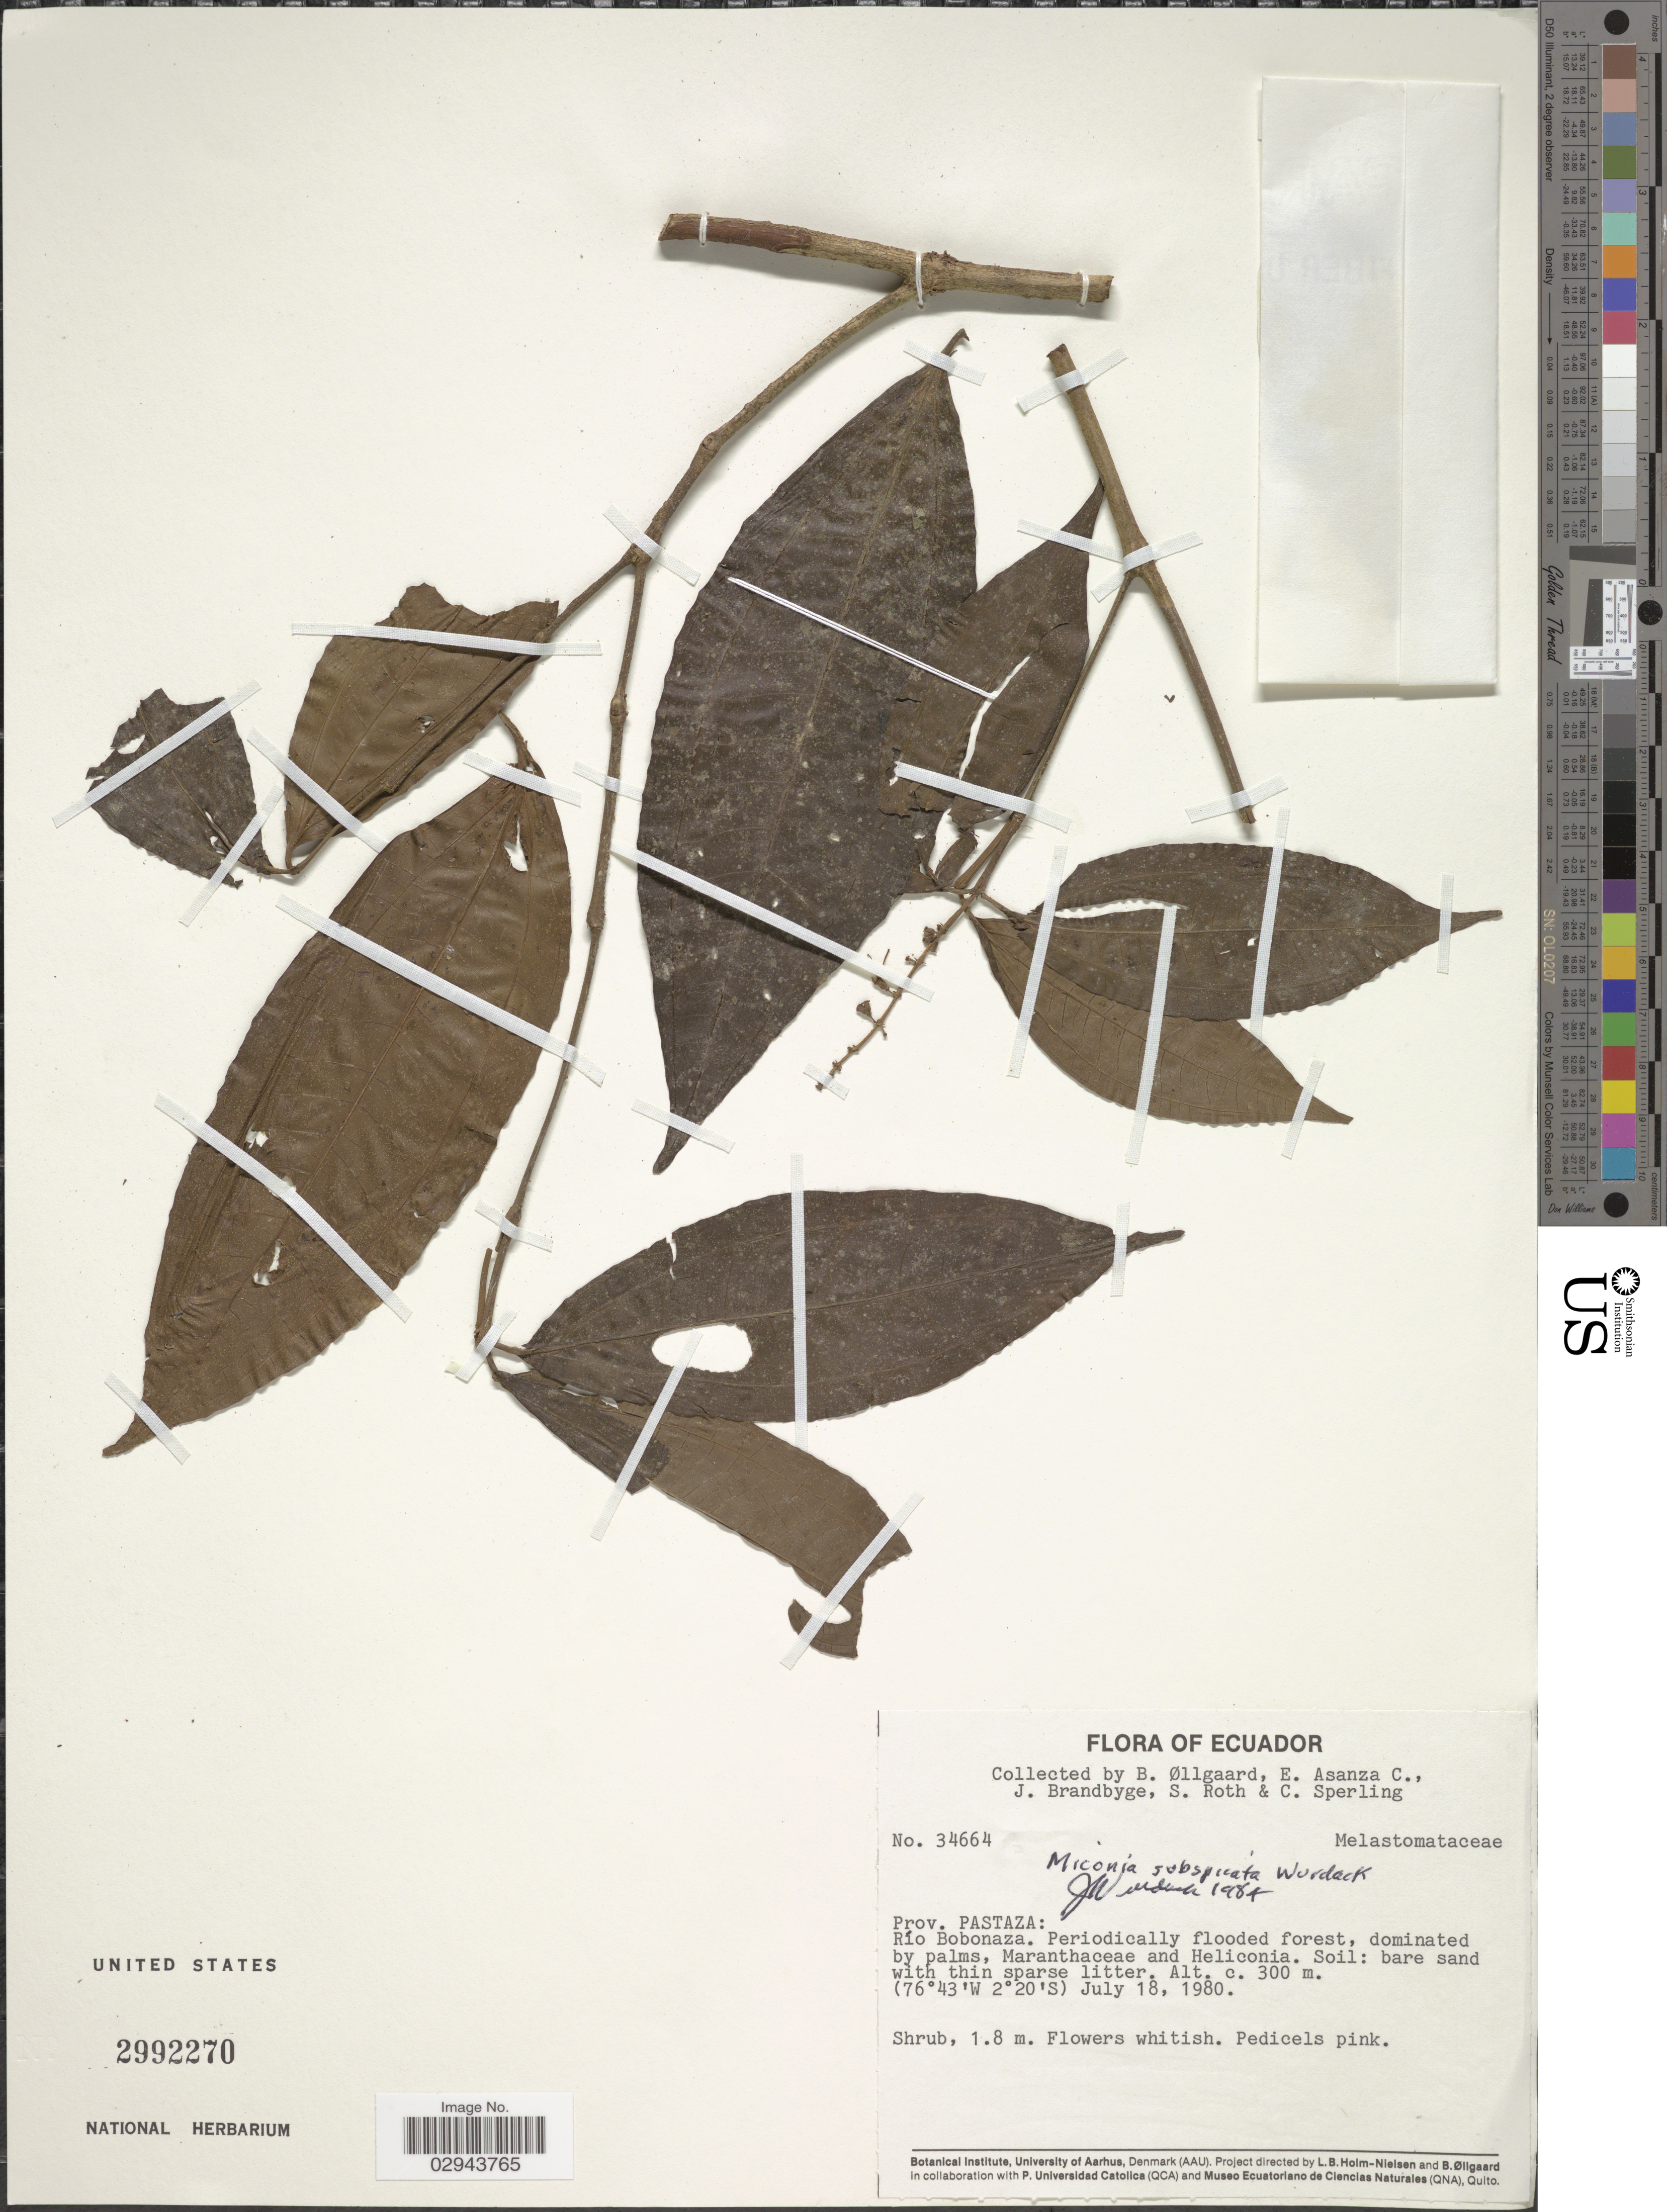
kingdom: Plantae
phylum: Tracheophyta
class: Magnoliopsida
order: Myrtales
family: Melastomataceae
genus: Miconia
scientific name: Miconia subspicata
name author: Wurdack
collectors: B. Øllgaard, E. Asanza C., J. Brandbyge, S. Roth & C. Sperling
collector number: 34664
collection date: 1980-07-18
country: Ecuador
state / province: Pastaza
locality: Río Bobonaza.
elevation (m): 300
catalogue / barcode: US 2992270